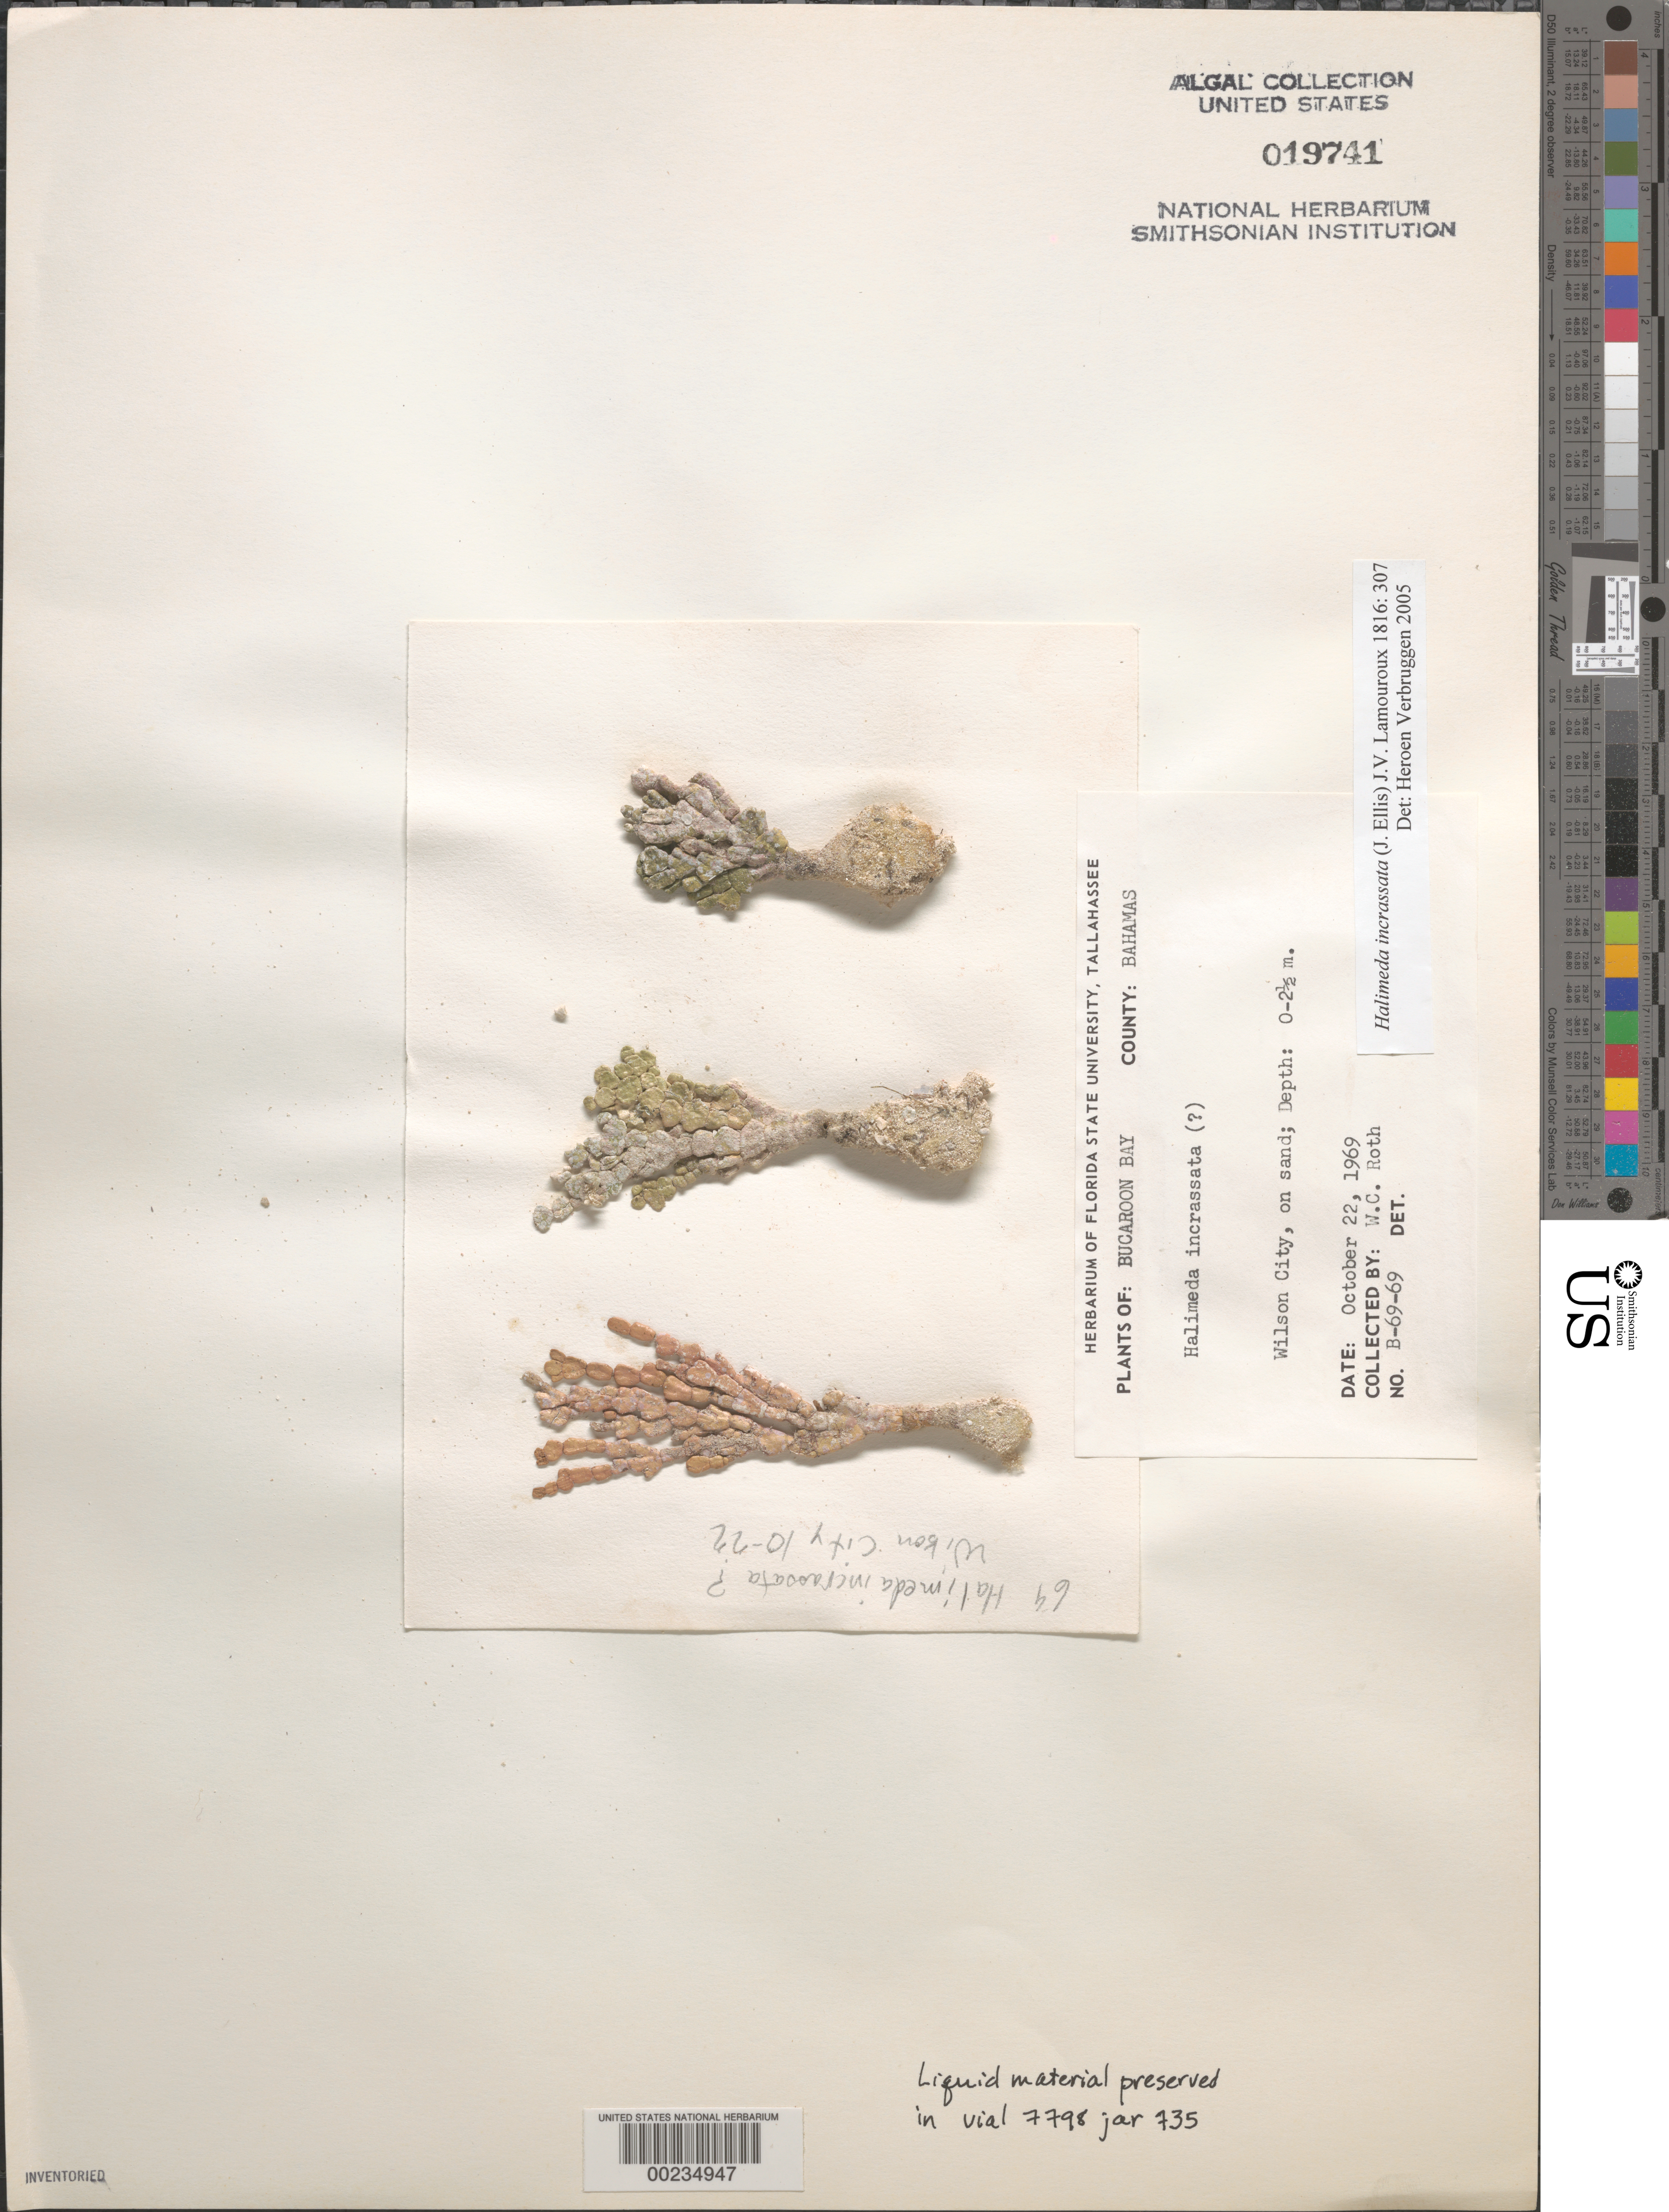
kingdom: Plantae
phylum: Chlorophyta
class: Ulvophyceae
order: Bryopsidales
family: Halimedaceae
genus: Halimeda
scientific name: Halimeda incrassata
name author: (J. Ellis) J.V.Lamouroux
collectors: W. C. Roth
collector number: B-69-69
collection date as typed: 22 Oct 1969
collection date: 1969-10-22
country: Bahamas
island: Great Abaco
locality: Wilson City, Buckaroon Bay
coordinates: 26 22'00" N, 77 02'00" W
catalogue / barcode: US 19741